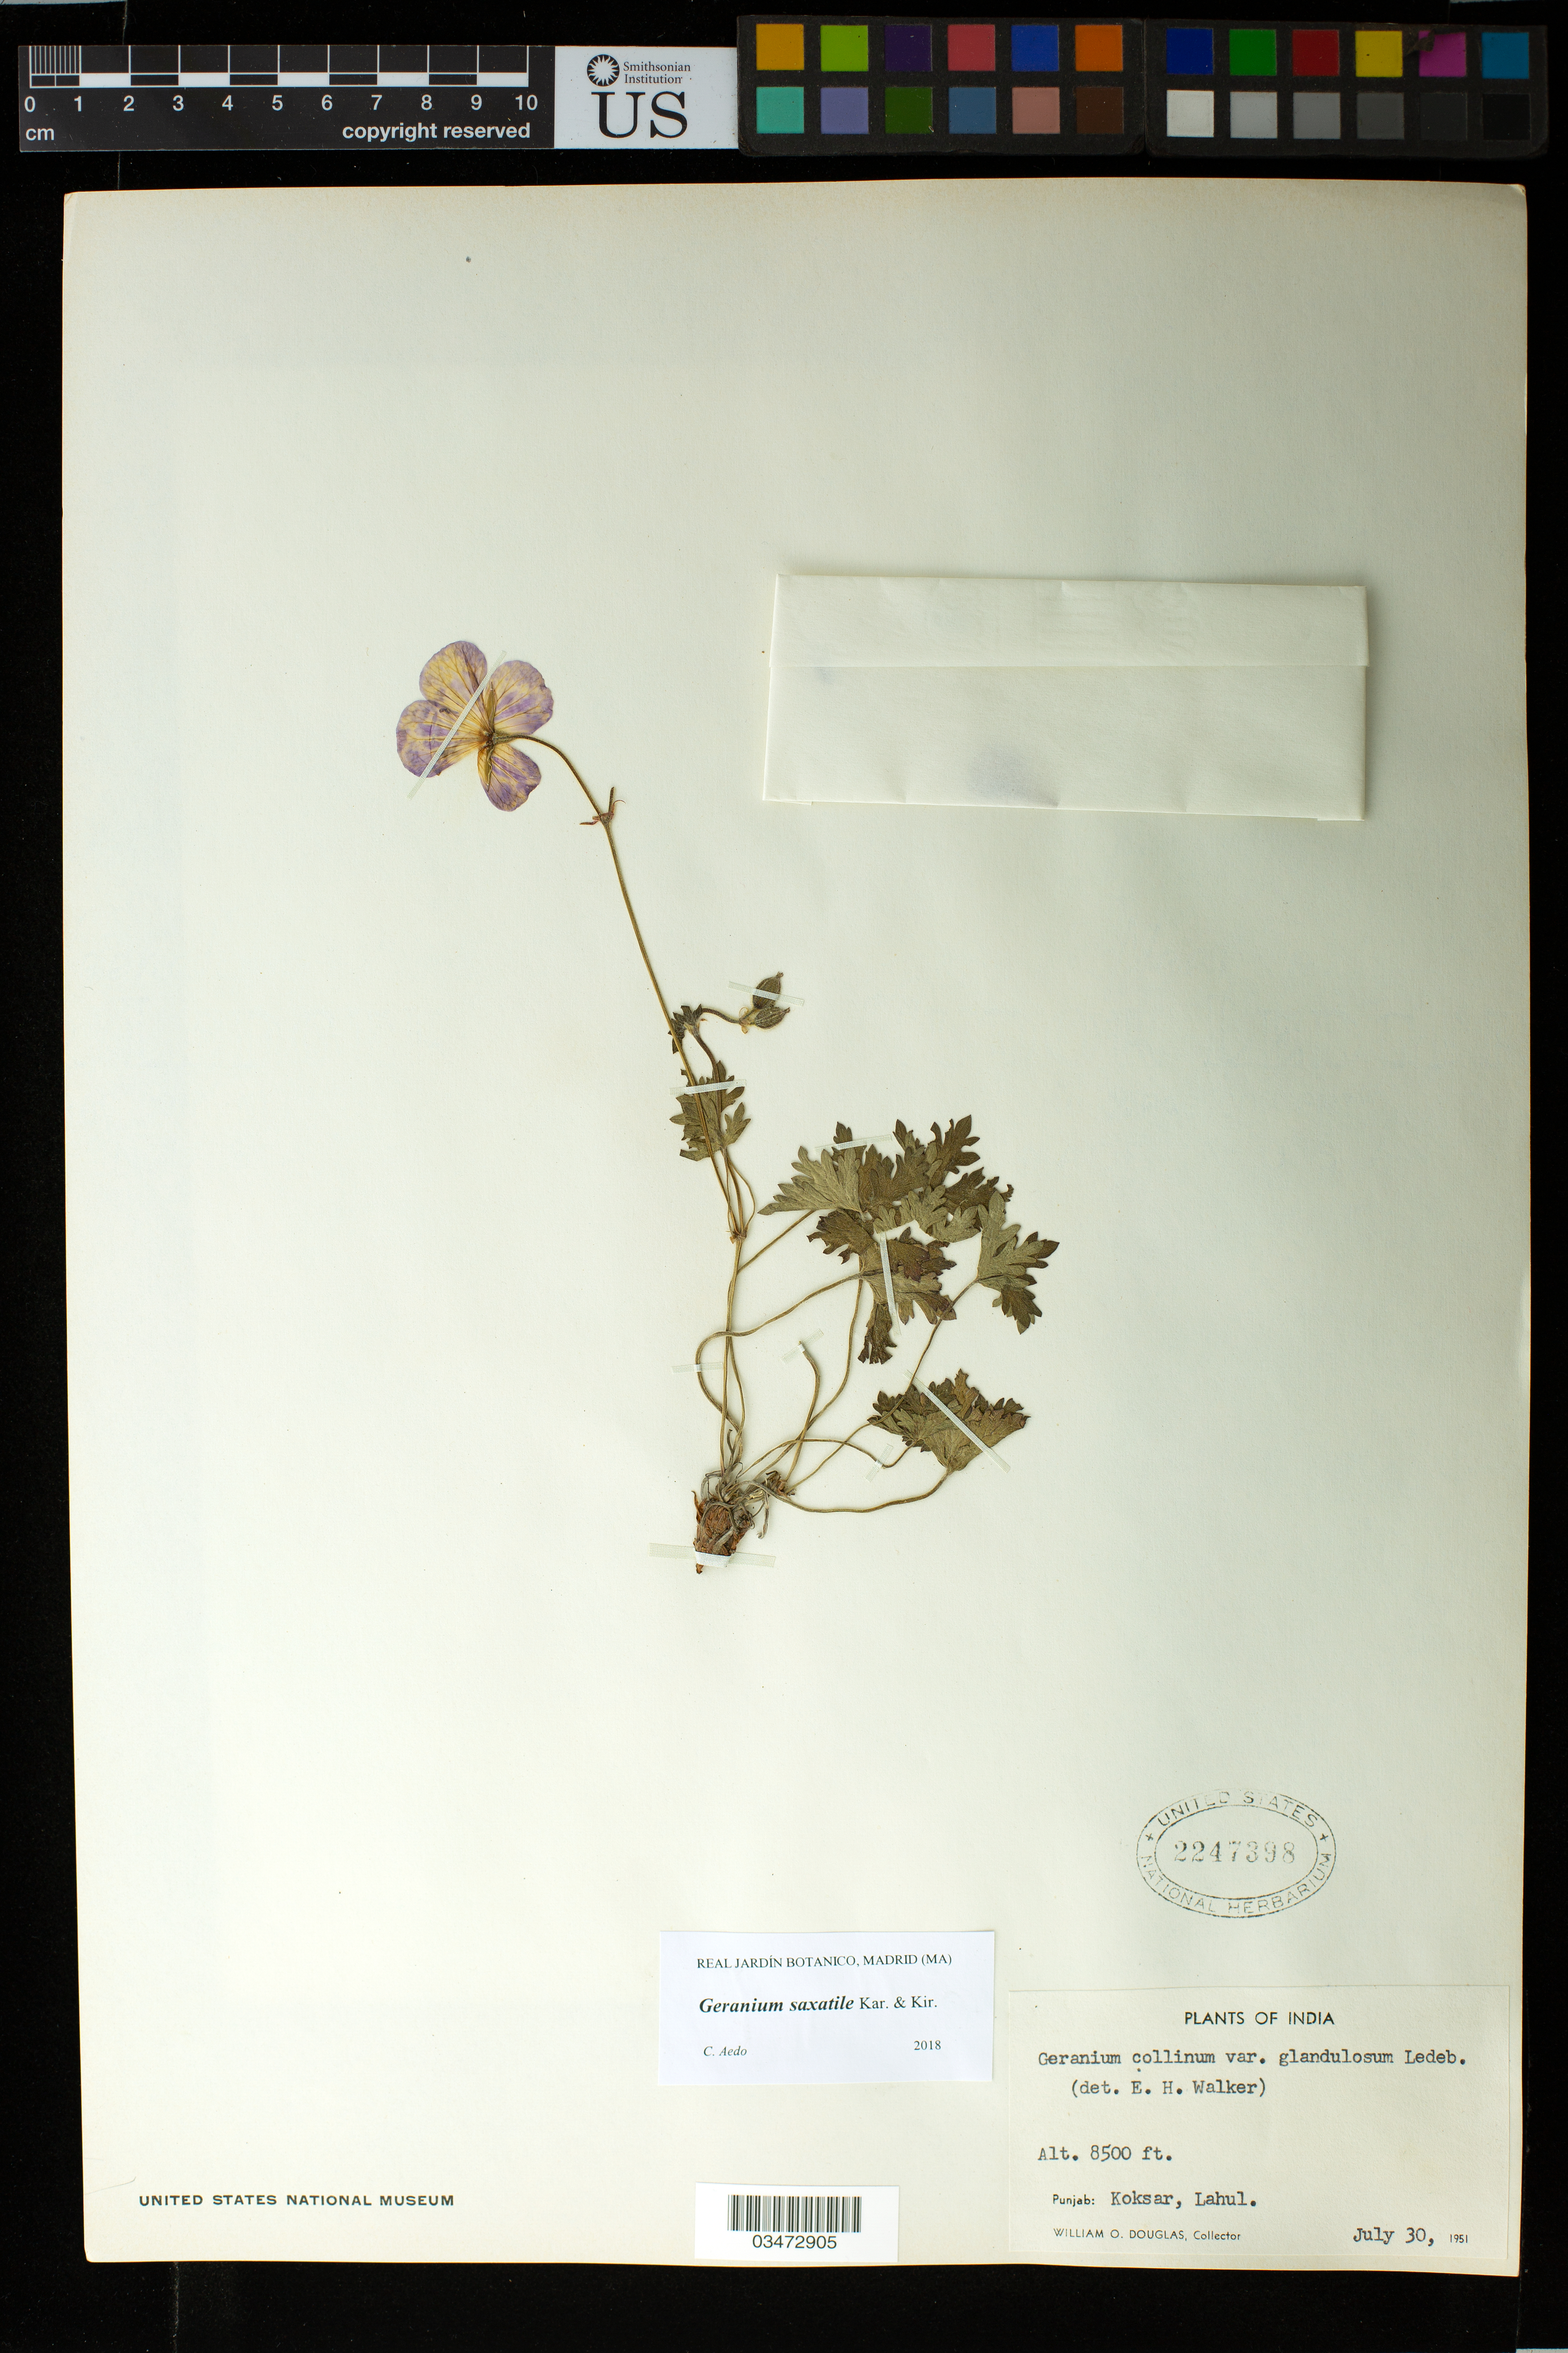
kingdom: Plantae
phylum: Tracheophyta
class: Magnoliopsida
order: Geraniales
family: Geraniaceae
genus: Geranium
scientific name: Geranium saxatile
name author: Kar. & Kir.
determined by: Aedo, C.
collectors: W. Douglas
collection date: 1951-07-30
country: India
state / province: Punjab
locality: Koksar, Lahul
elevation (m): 2591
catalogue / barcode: US 2247398